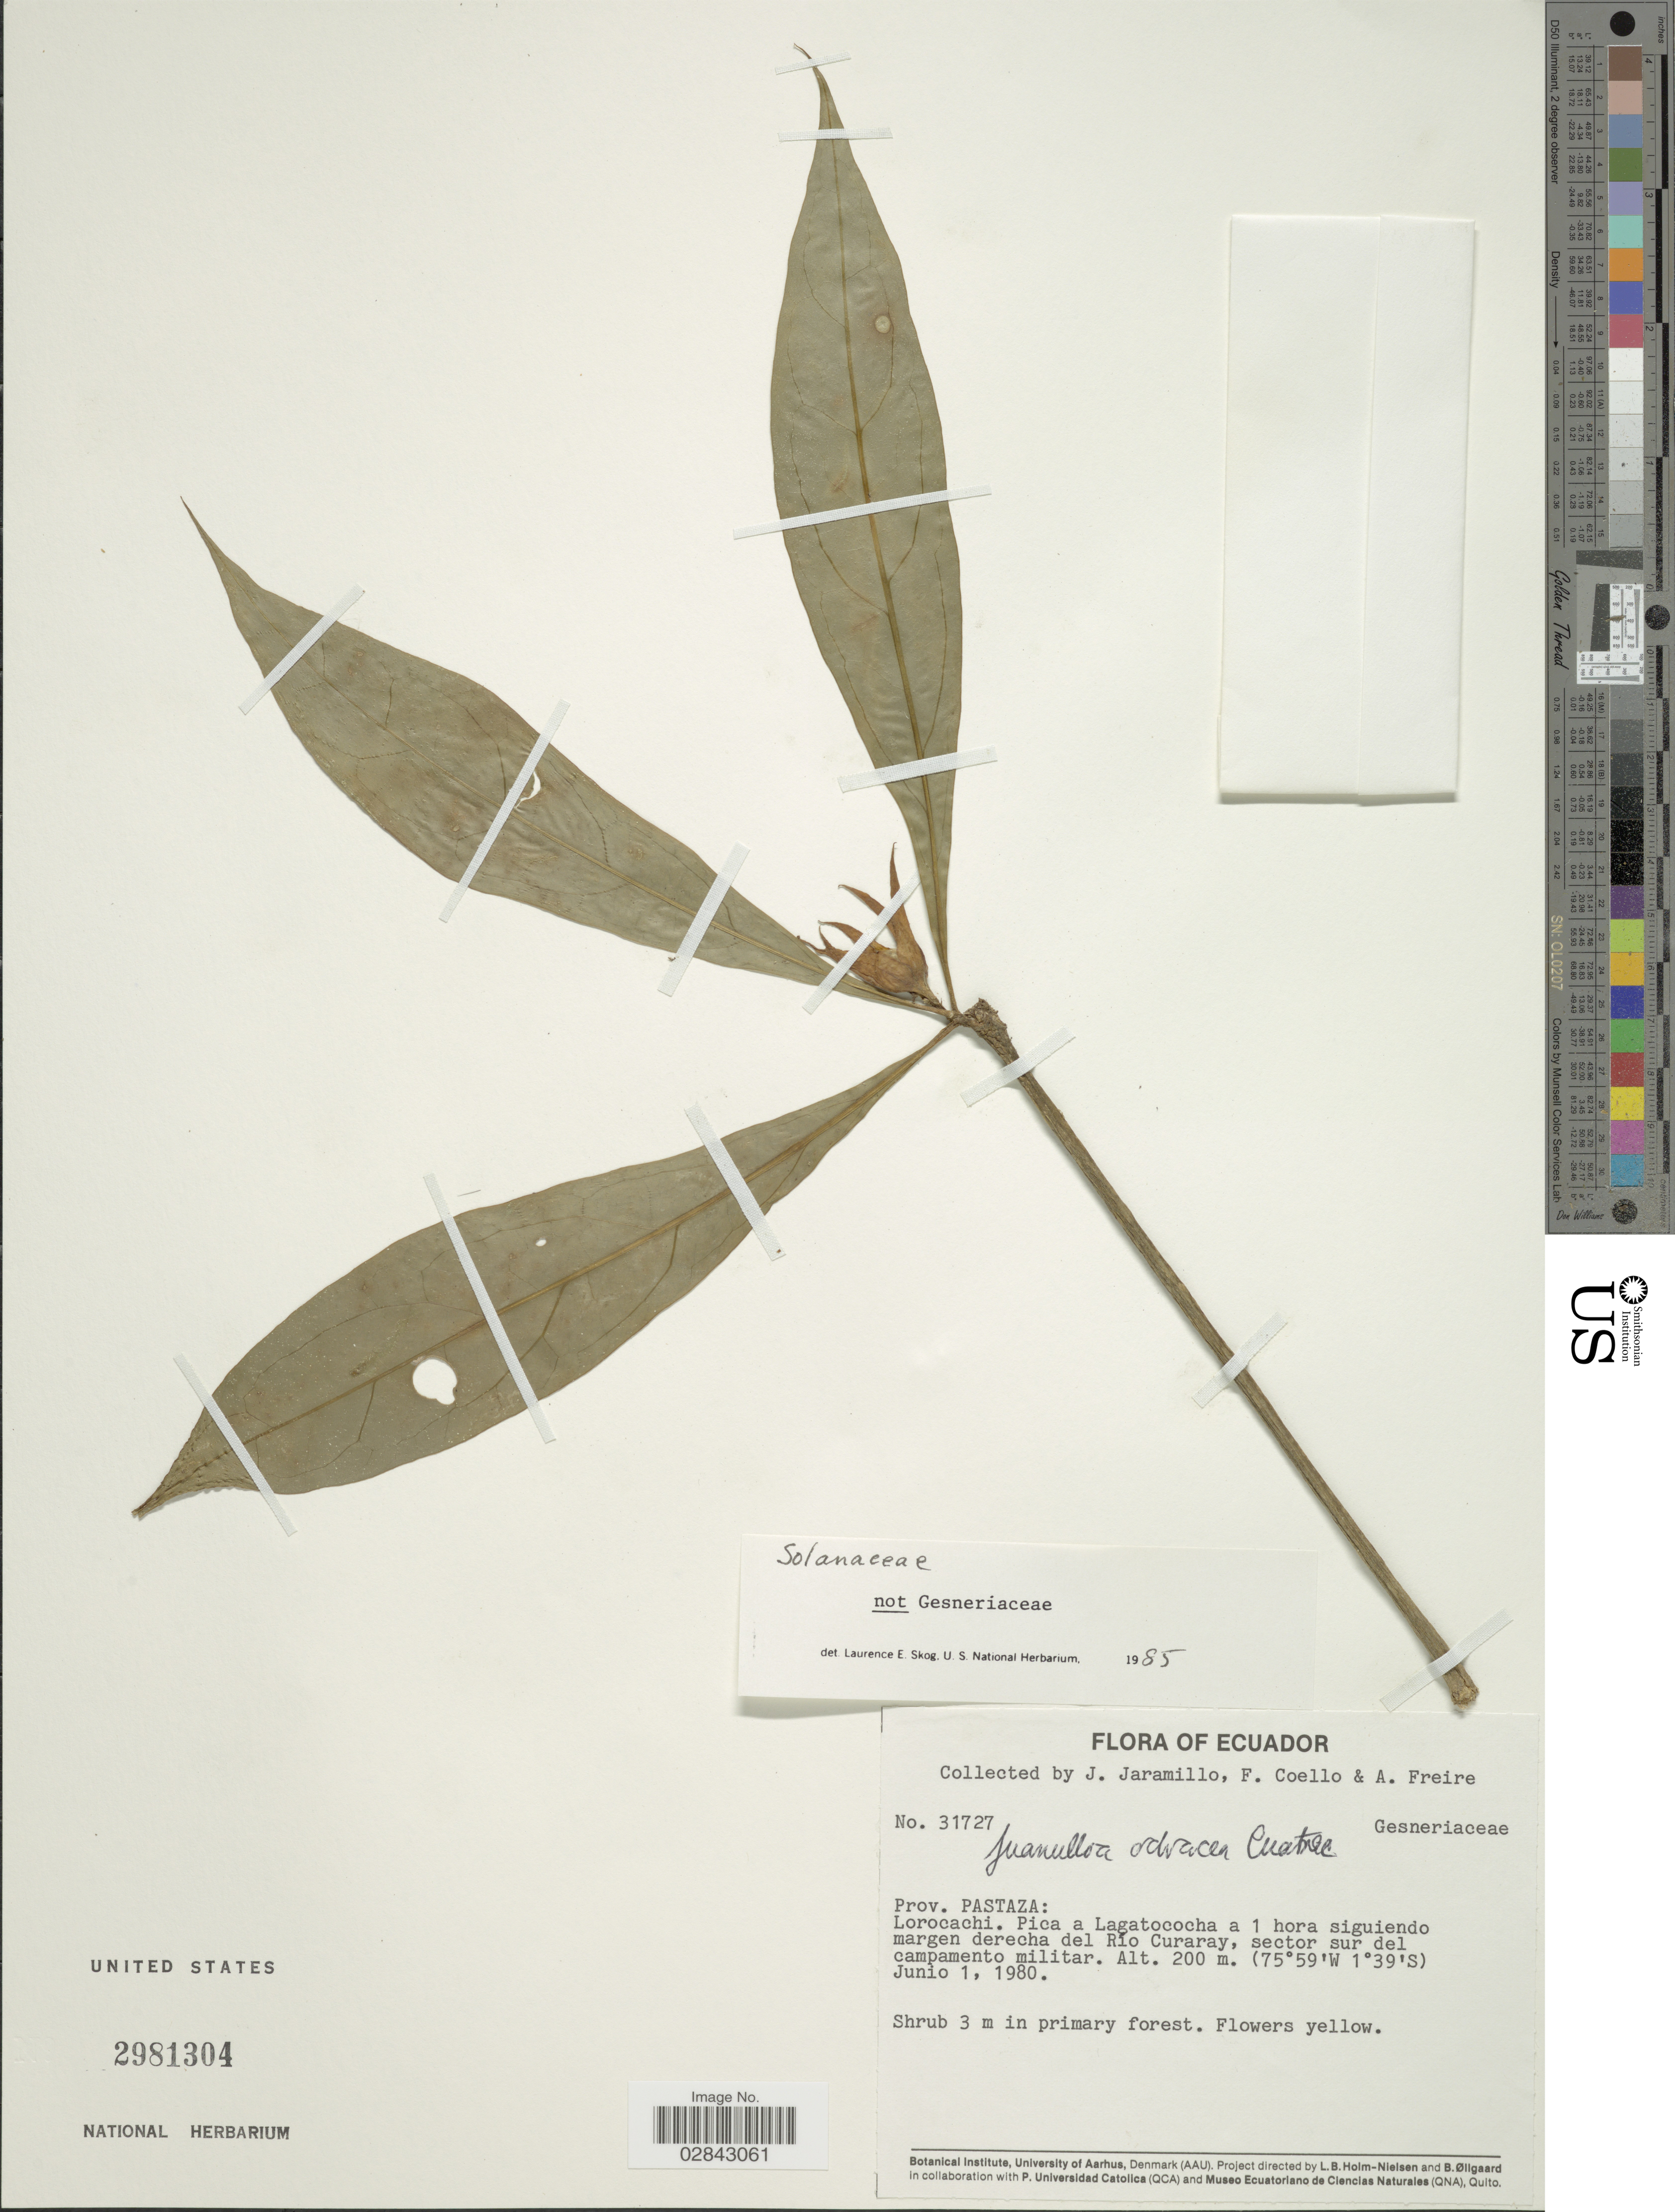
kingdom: Plantae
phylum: Tracheophyta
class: Magnoliopsida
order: Solanales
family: Solanaceae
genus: Juanulloa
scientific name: Juanulloa ochracea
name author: Cuatrec.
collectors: J. Jaramillo, F. Coello & A. Freire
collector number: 31727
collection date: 1980-06-01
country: Ecuador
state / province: Pastaza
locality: Lorocachi. Pica a Lagatococha a 1 hora siguiendo margen derecha del Río Curaray, sector sur del campamento militar.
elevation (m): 200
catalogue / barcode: US 2981304